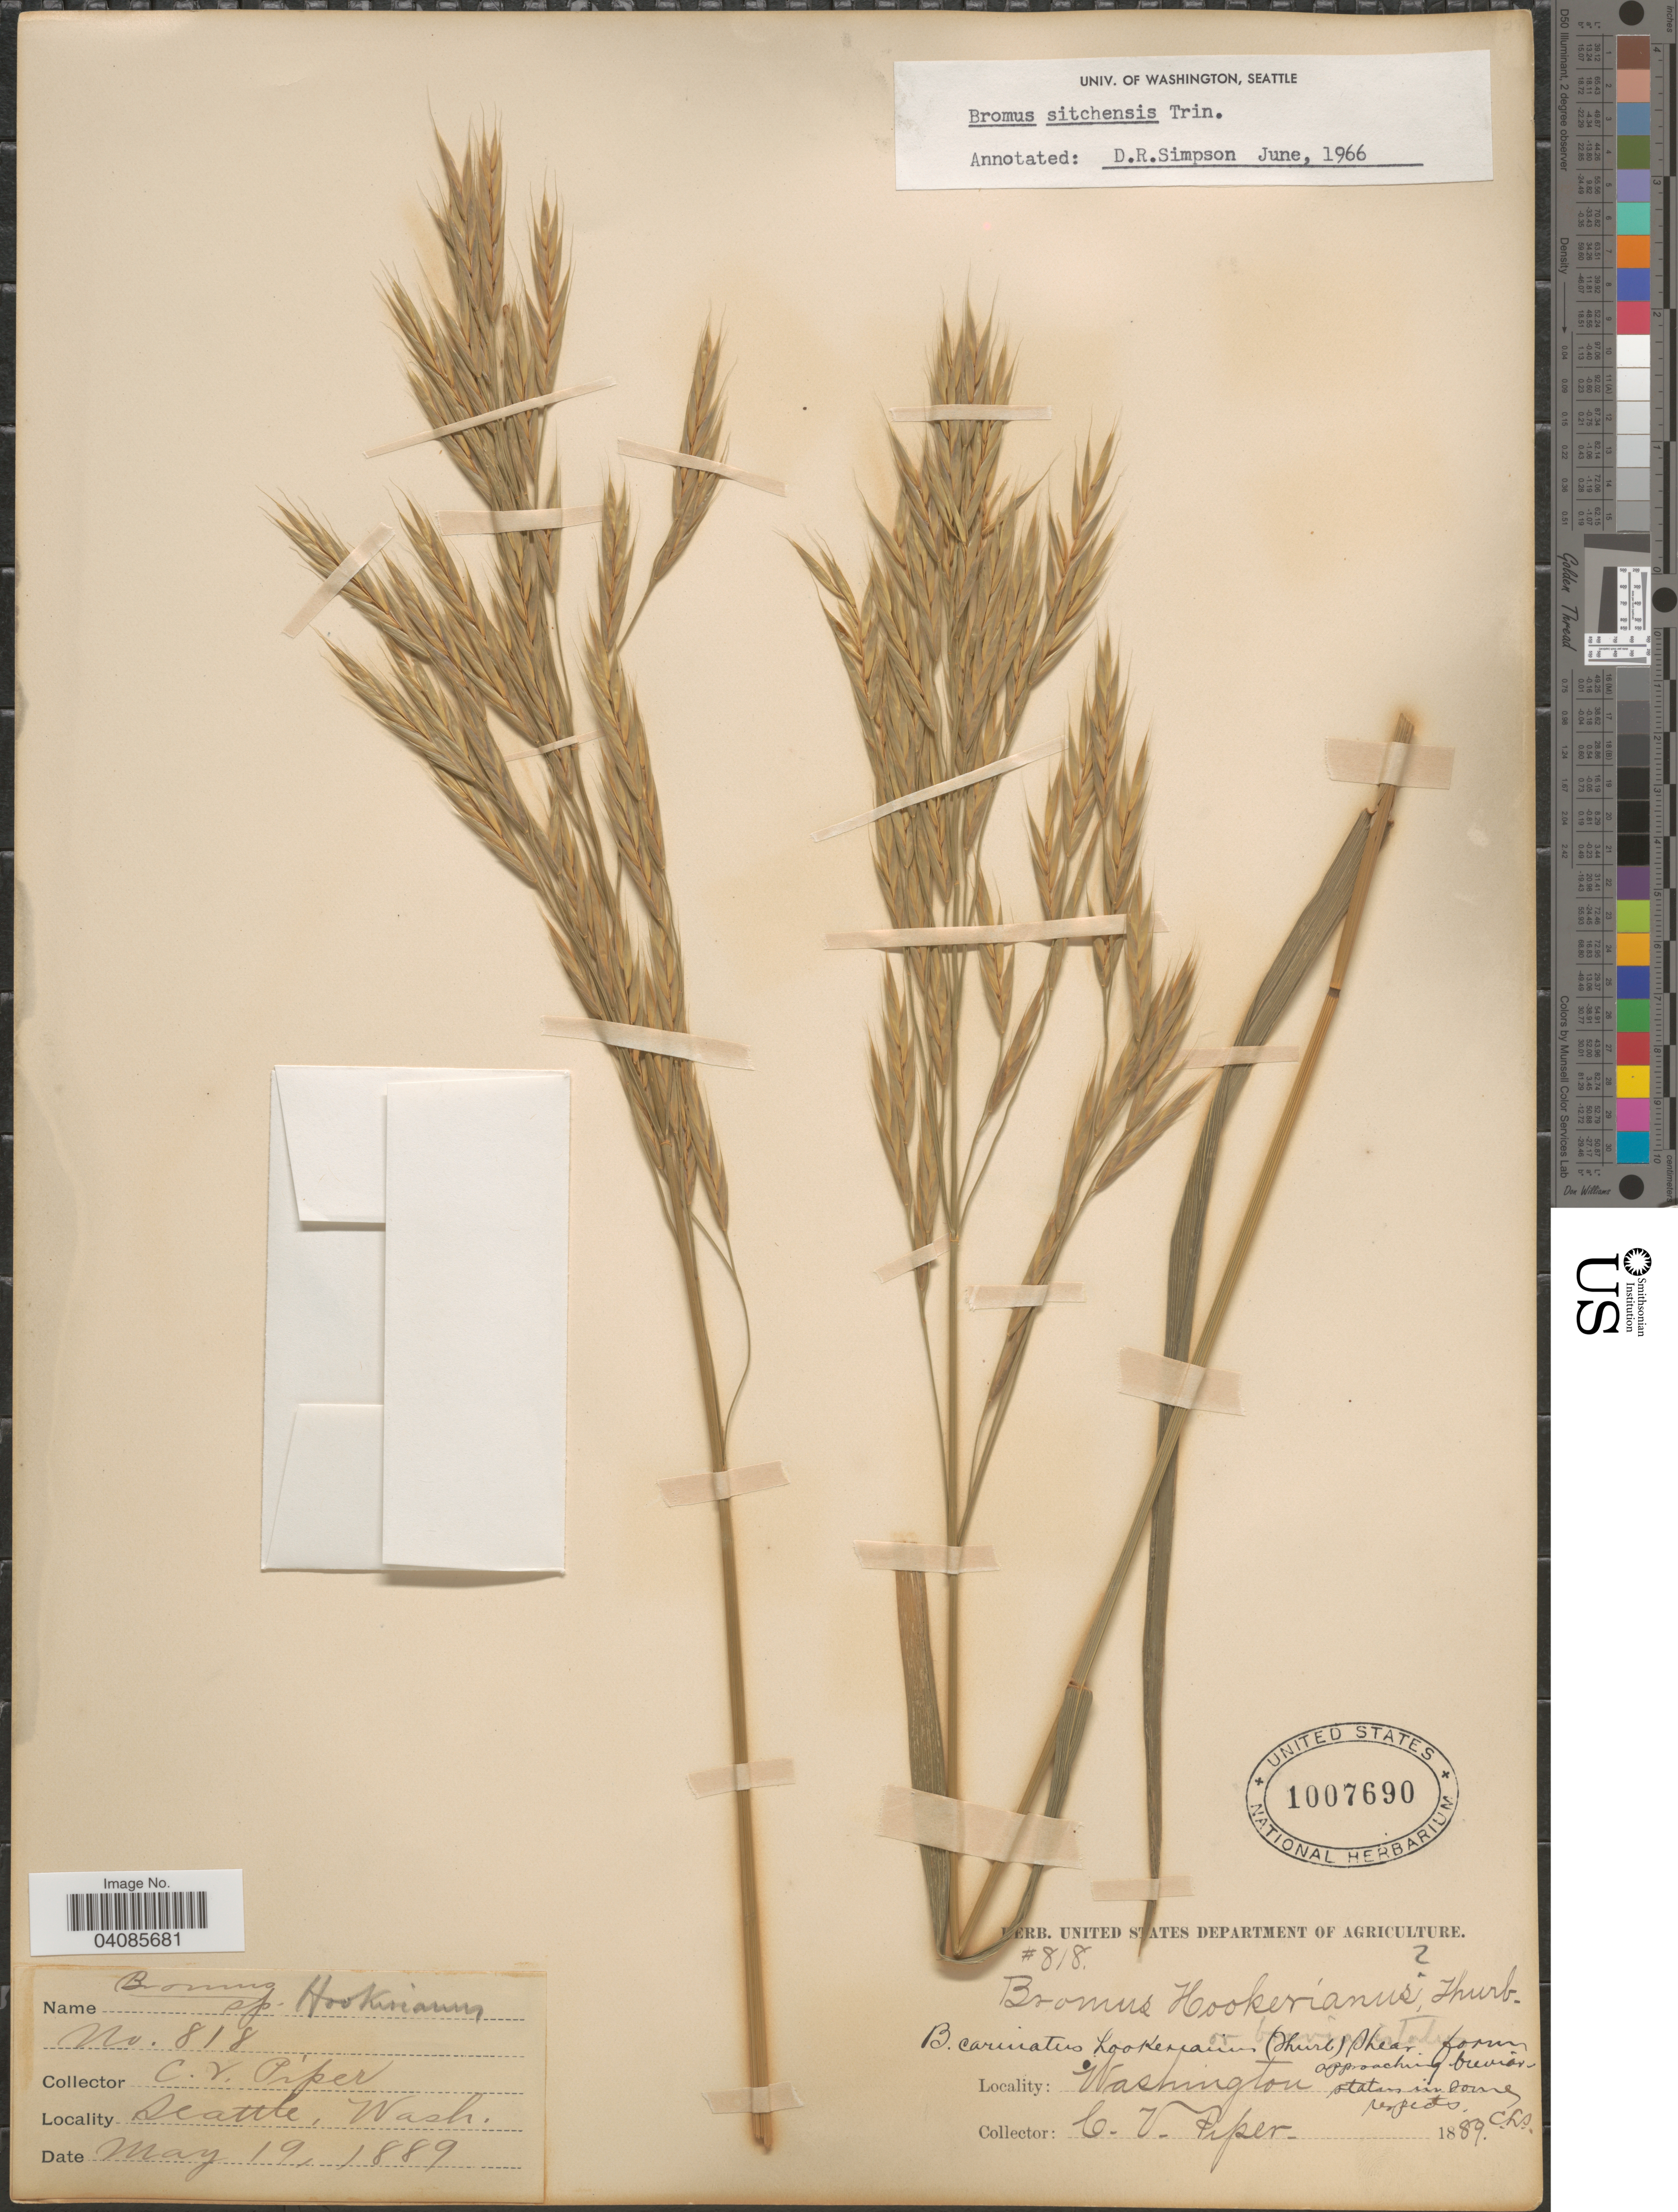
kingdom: Plantae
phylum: Tracheophyta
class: Liliopsida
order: Poales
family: Poaceae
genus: Bromus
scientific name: Bromus sitchensis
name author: Trin. in Bong.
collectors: C. V. Piper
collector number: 818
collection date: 1889-05-19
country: United States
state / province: Washington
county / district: King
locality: Seattle.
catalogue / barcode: US 1007690